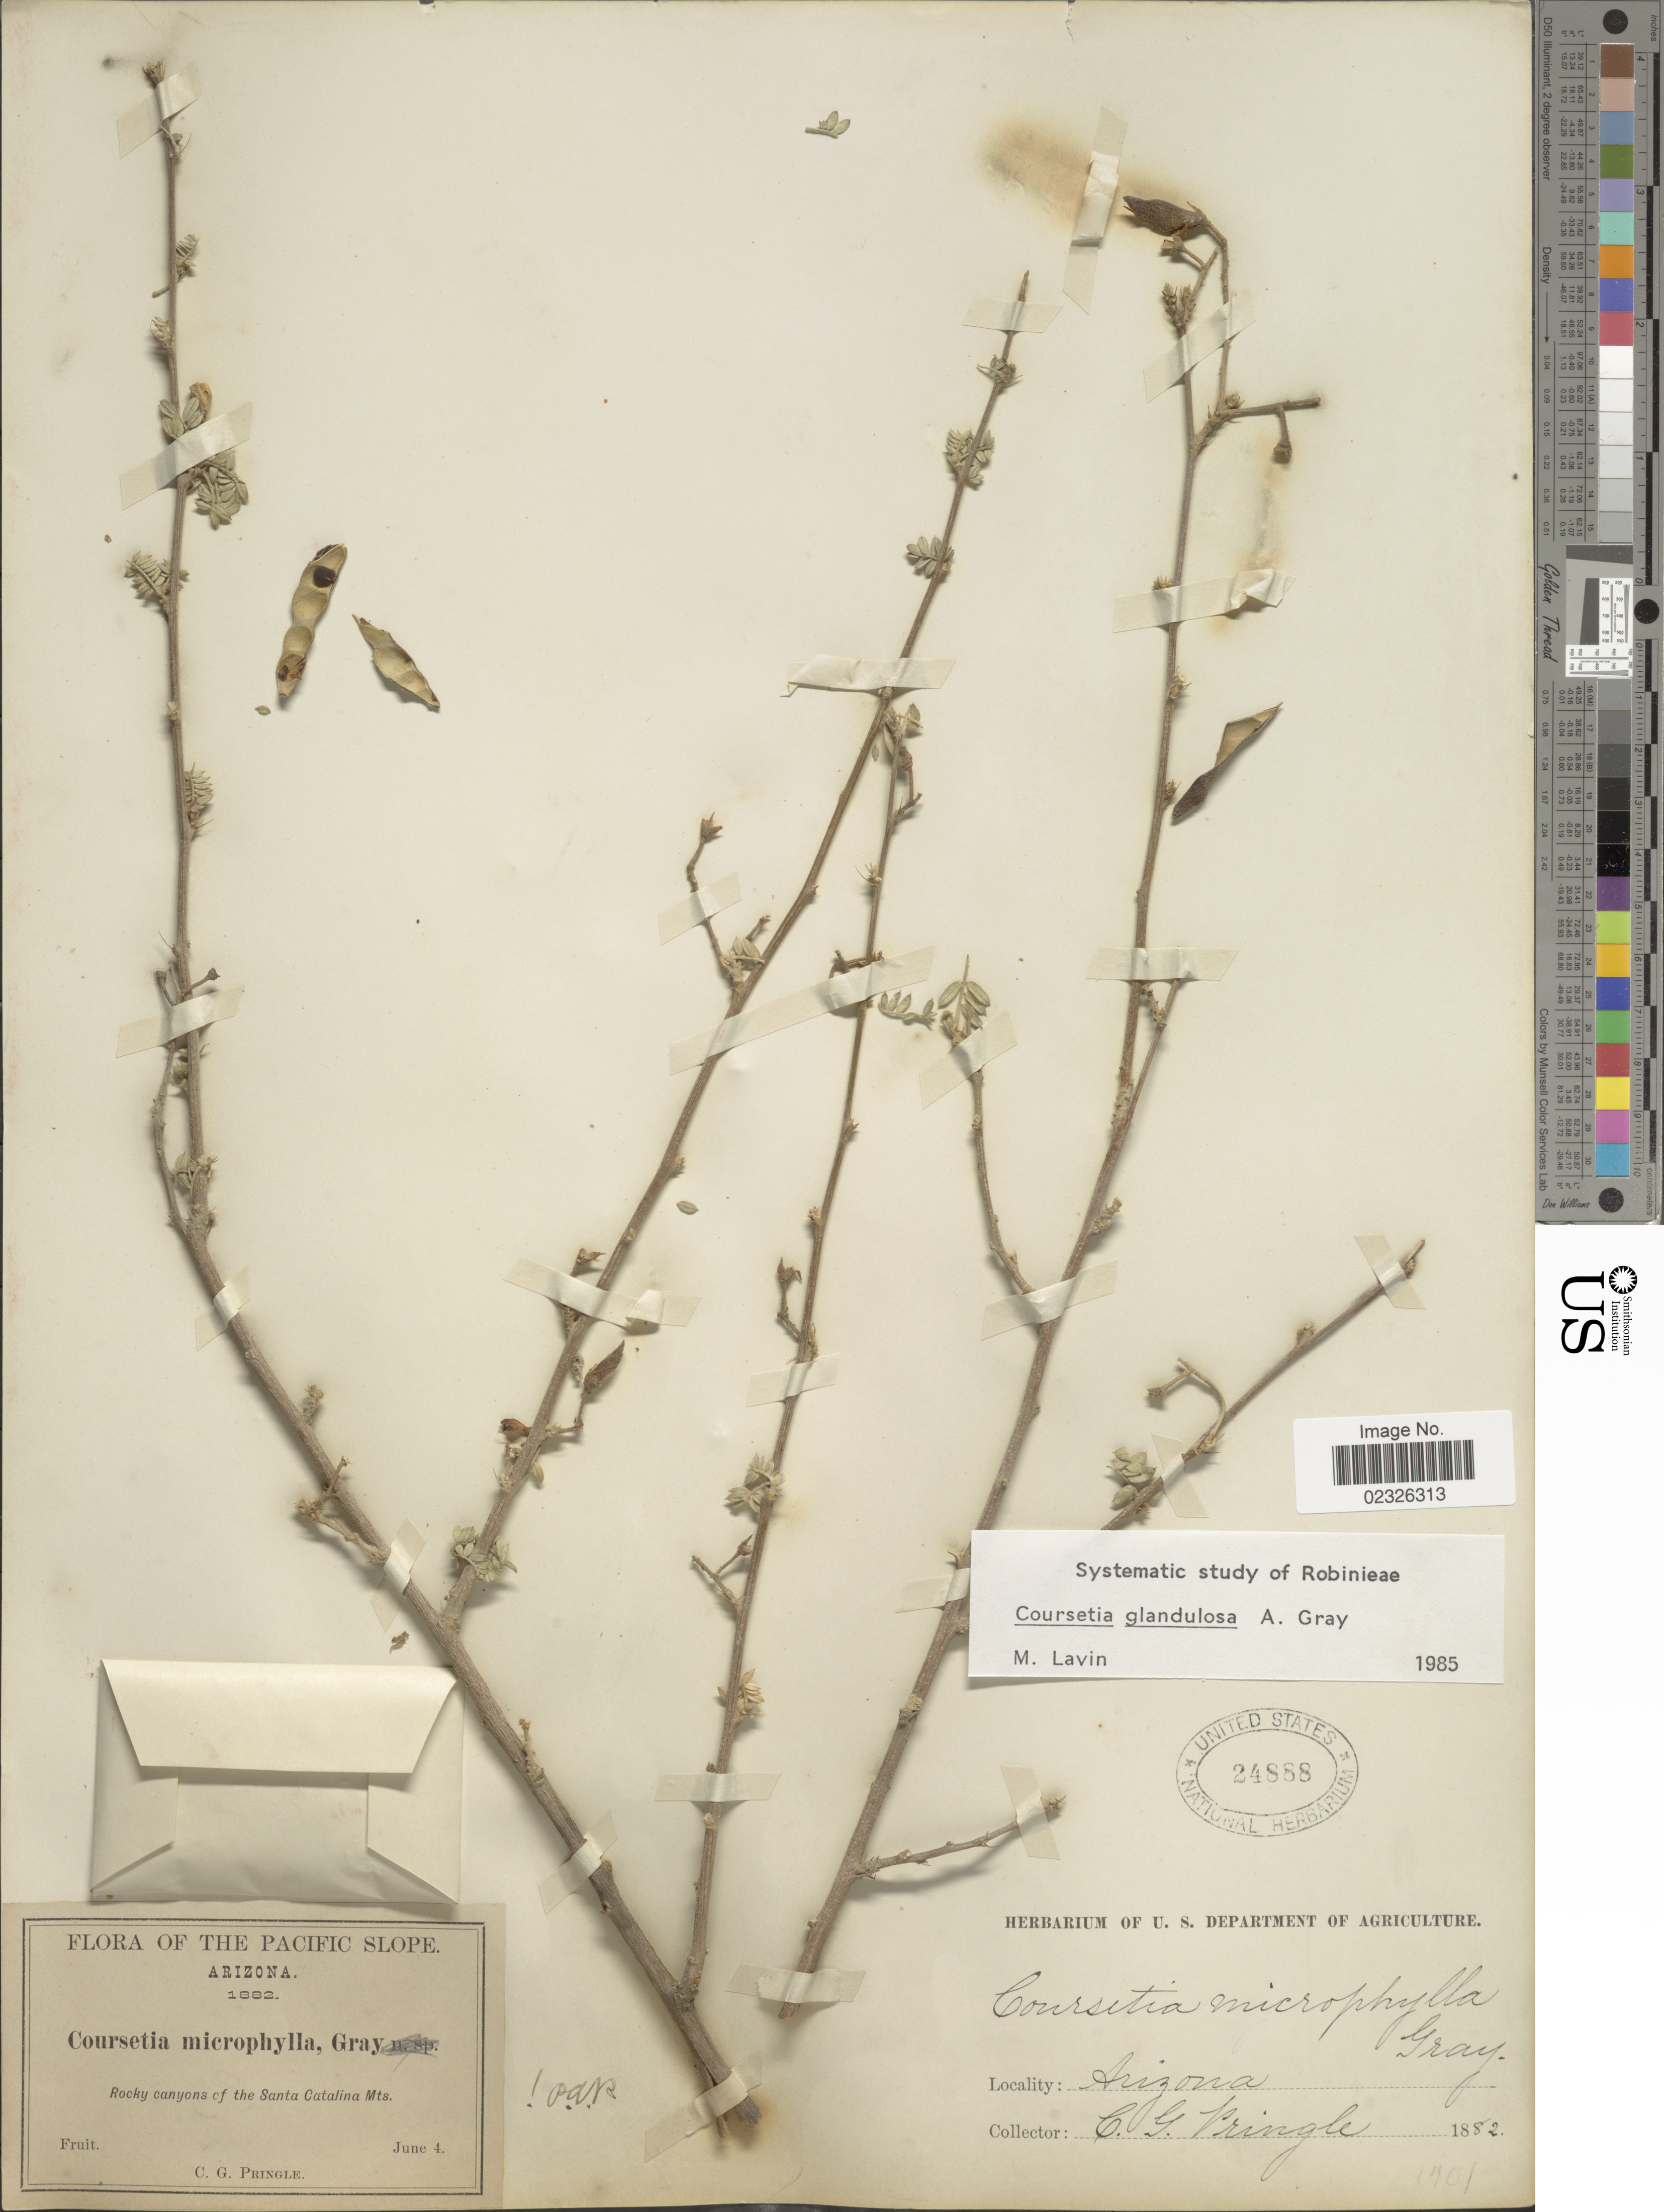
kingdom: Plantae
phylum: Tracheophyta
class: Magnoliopsida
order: Fabales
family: Fabaceae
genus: Coursetia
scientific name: Coursetia glandulosa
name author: A. Gray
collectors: C. G. Pringle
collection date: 1882-06-04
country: United States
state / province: Arizona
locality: Rocky canyons of the Santa Catalina Mts.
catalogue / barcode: US 24888